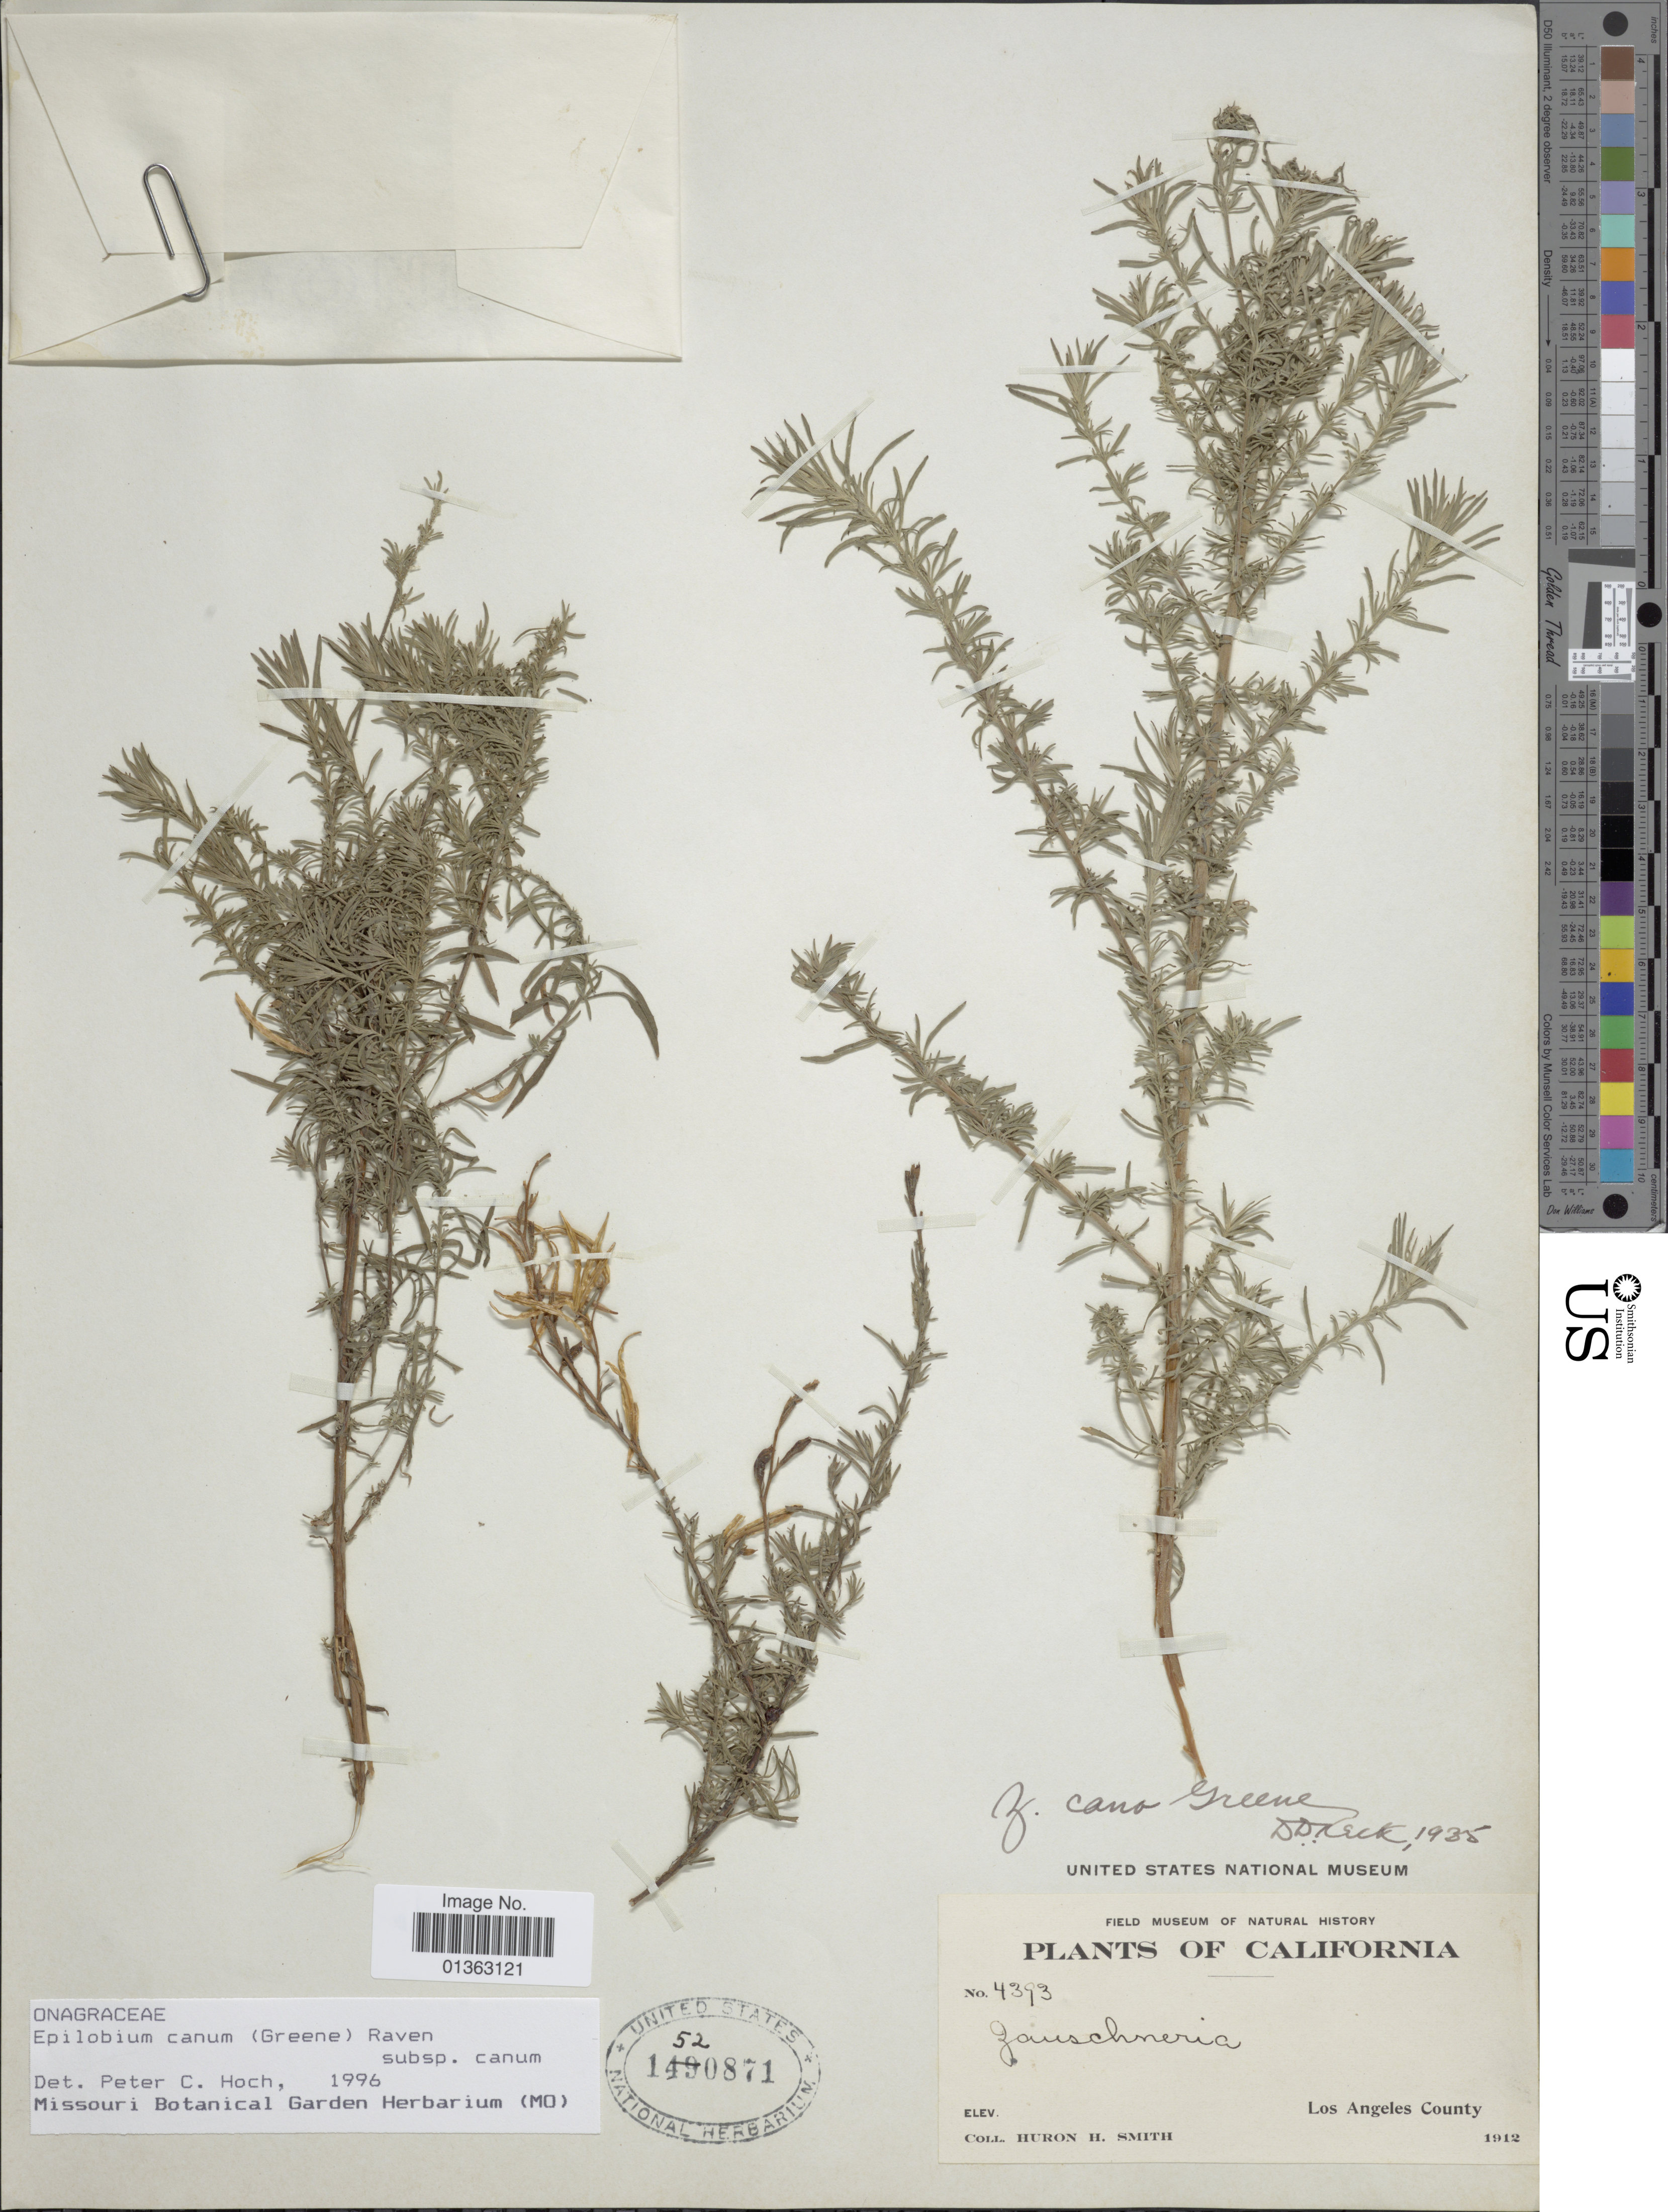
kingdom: Plantae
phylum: Tracheophyta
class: Magnoliopsida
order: Myrtales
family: Onagraceae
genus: Epilobium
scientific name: Epilobium canum subsp. canum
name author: (Greene) P.H. Raven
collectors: Huron H. Smith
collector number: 4393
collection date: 1912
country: United States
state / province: California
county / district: Los Angeles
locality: Los Angeles County.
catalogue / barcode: US 1520871